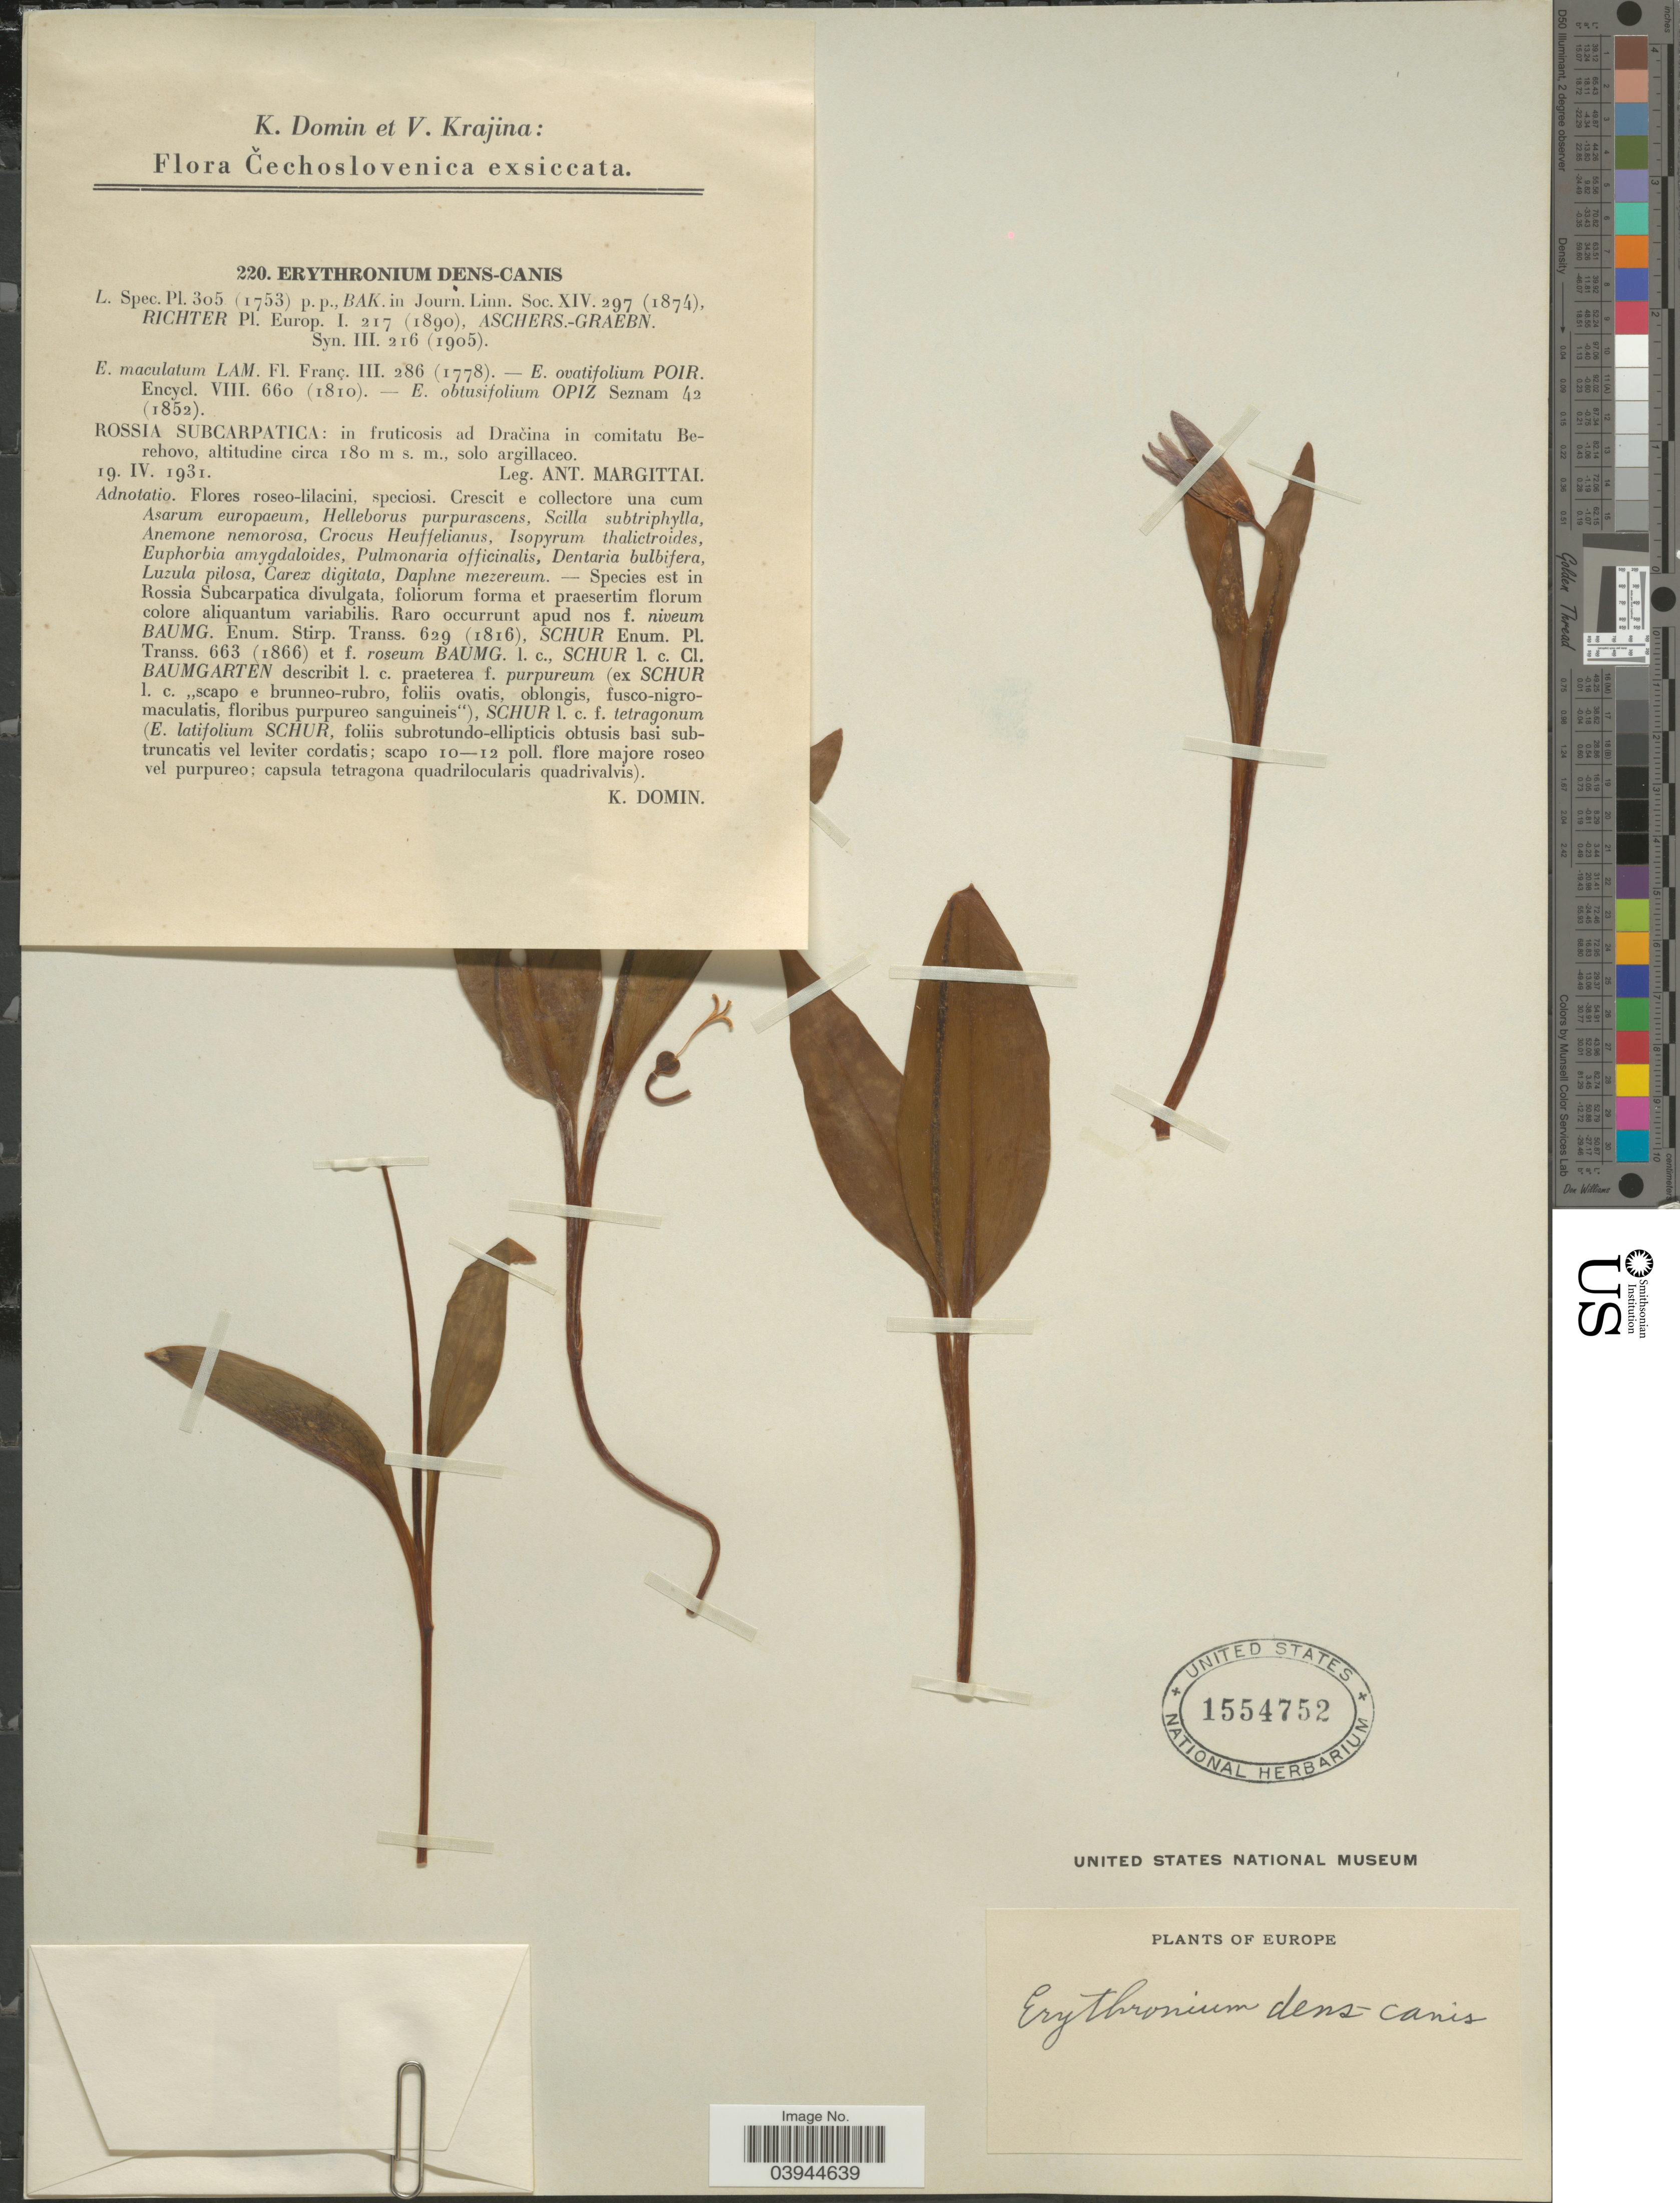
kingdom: Plantae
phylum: Tracheophyta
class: Liliopsida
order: Liliales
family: Liliaceae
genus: Erythronium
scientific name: Erythronium dens-canis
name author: L.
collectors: A. Margittai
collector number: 220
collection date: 1931-04-19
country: Ukraine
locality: Europa. Čechoslovenica. Rossia Subcarpatica: in fruticosis ad Dračina in comitatu Berehovo.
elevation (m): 180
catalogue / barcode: US 1554752